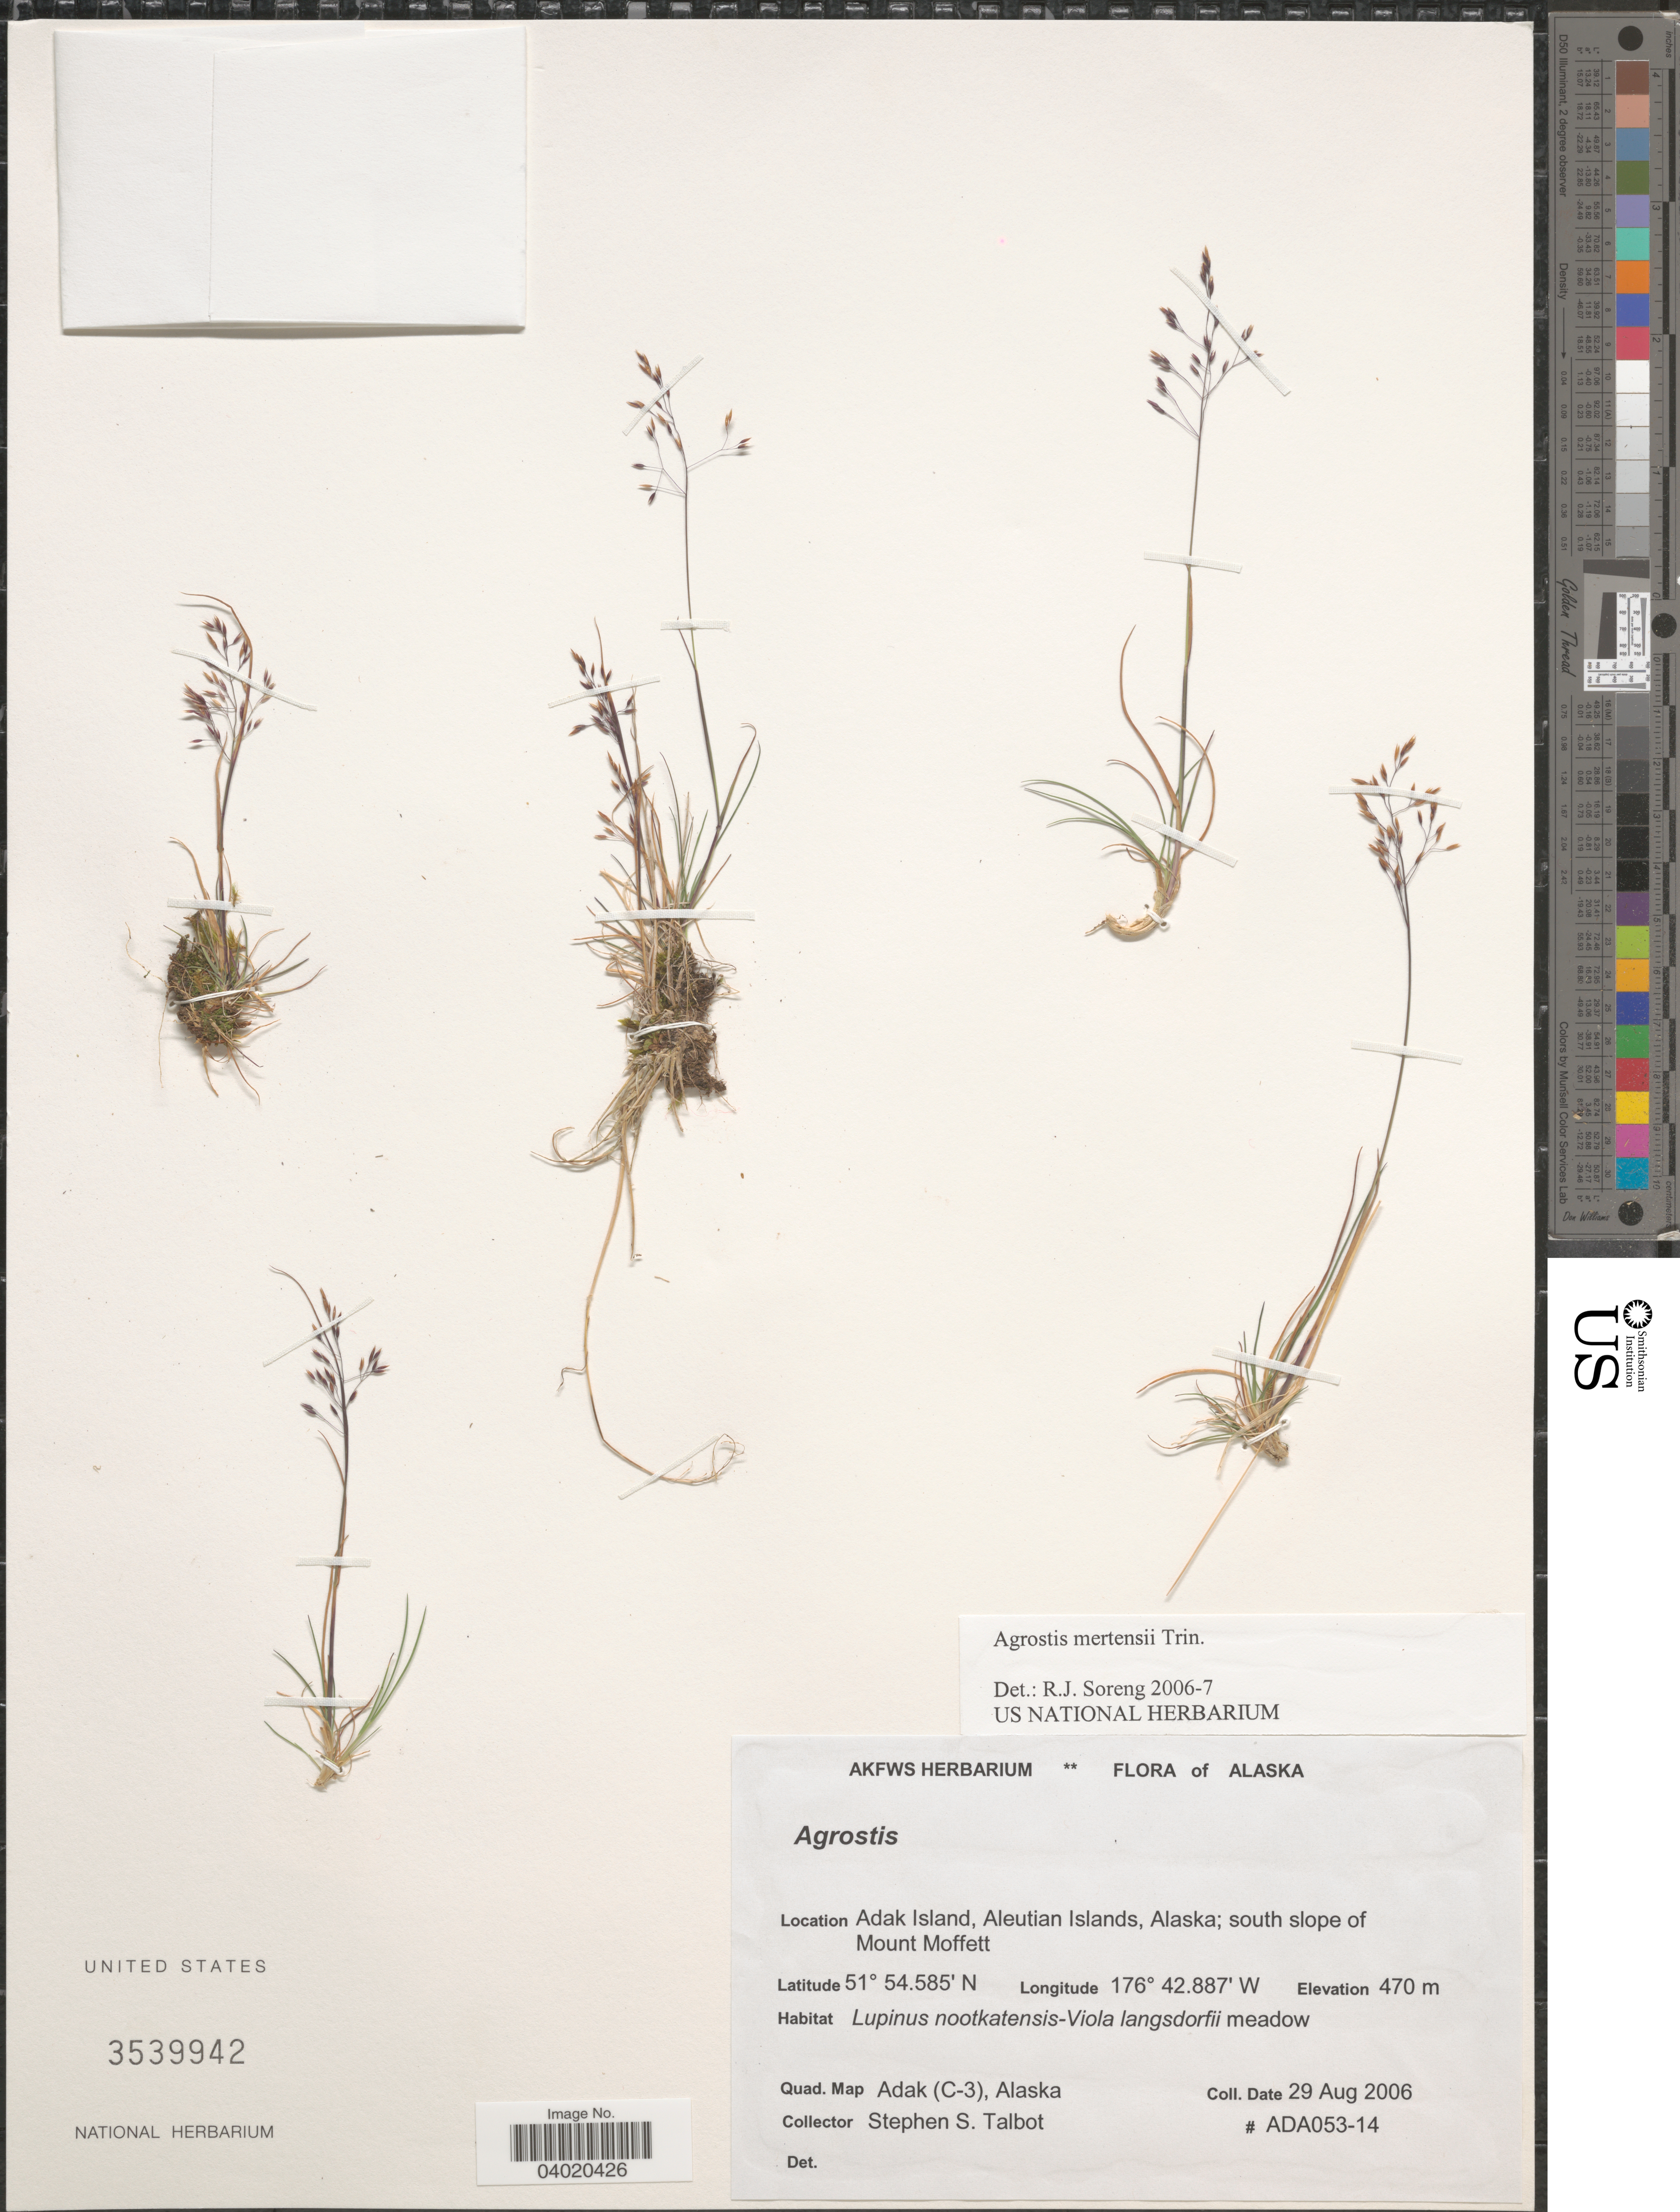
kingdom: Plantae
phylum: Tracheophyta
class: Liliopsida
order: Poales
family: Poaceae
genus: Agrostis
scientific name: Agrostis mertensii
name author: Trin.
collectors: S. S. Talbot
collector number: ADA053-14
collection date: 2006-08-29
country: United States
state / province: Alaska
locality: Adak Island, Aleutian Islands; south slope of Mount Moffett. Quad. Map Adak (C-3).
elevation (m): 470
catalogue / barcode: US 3539942